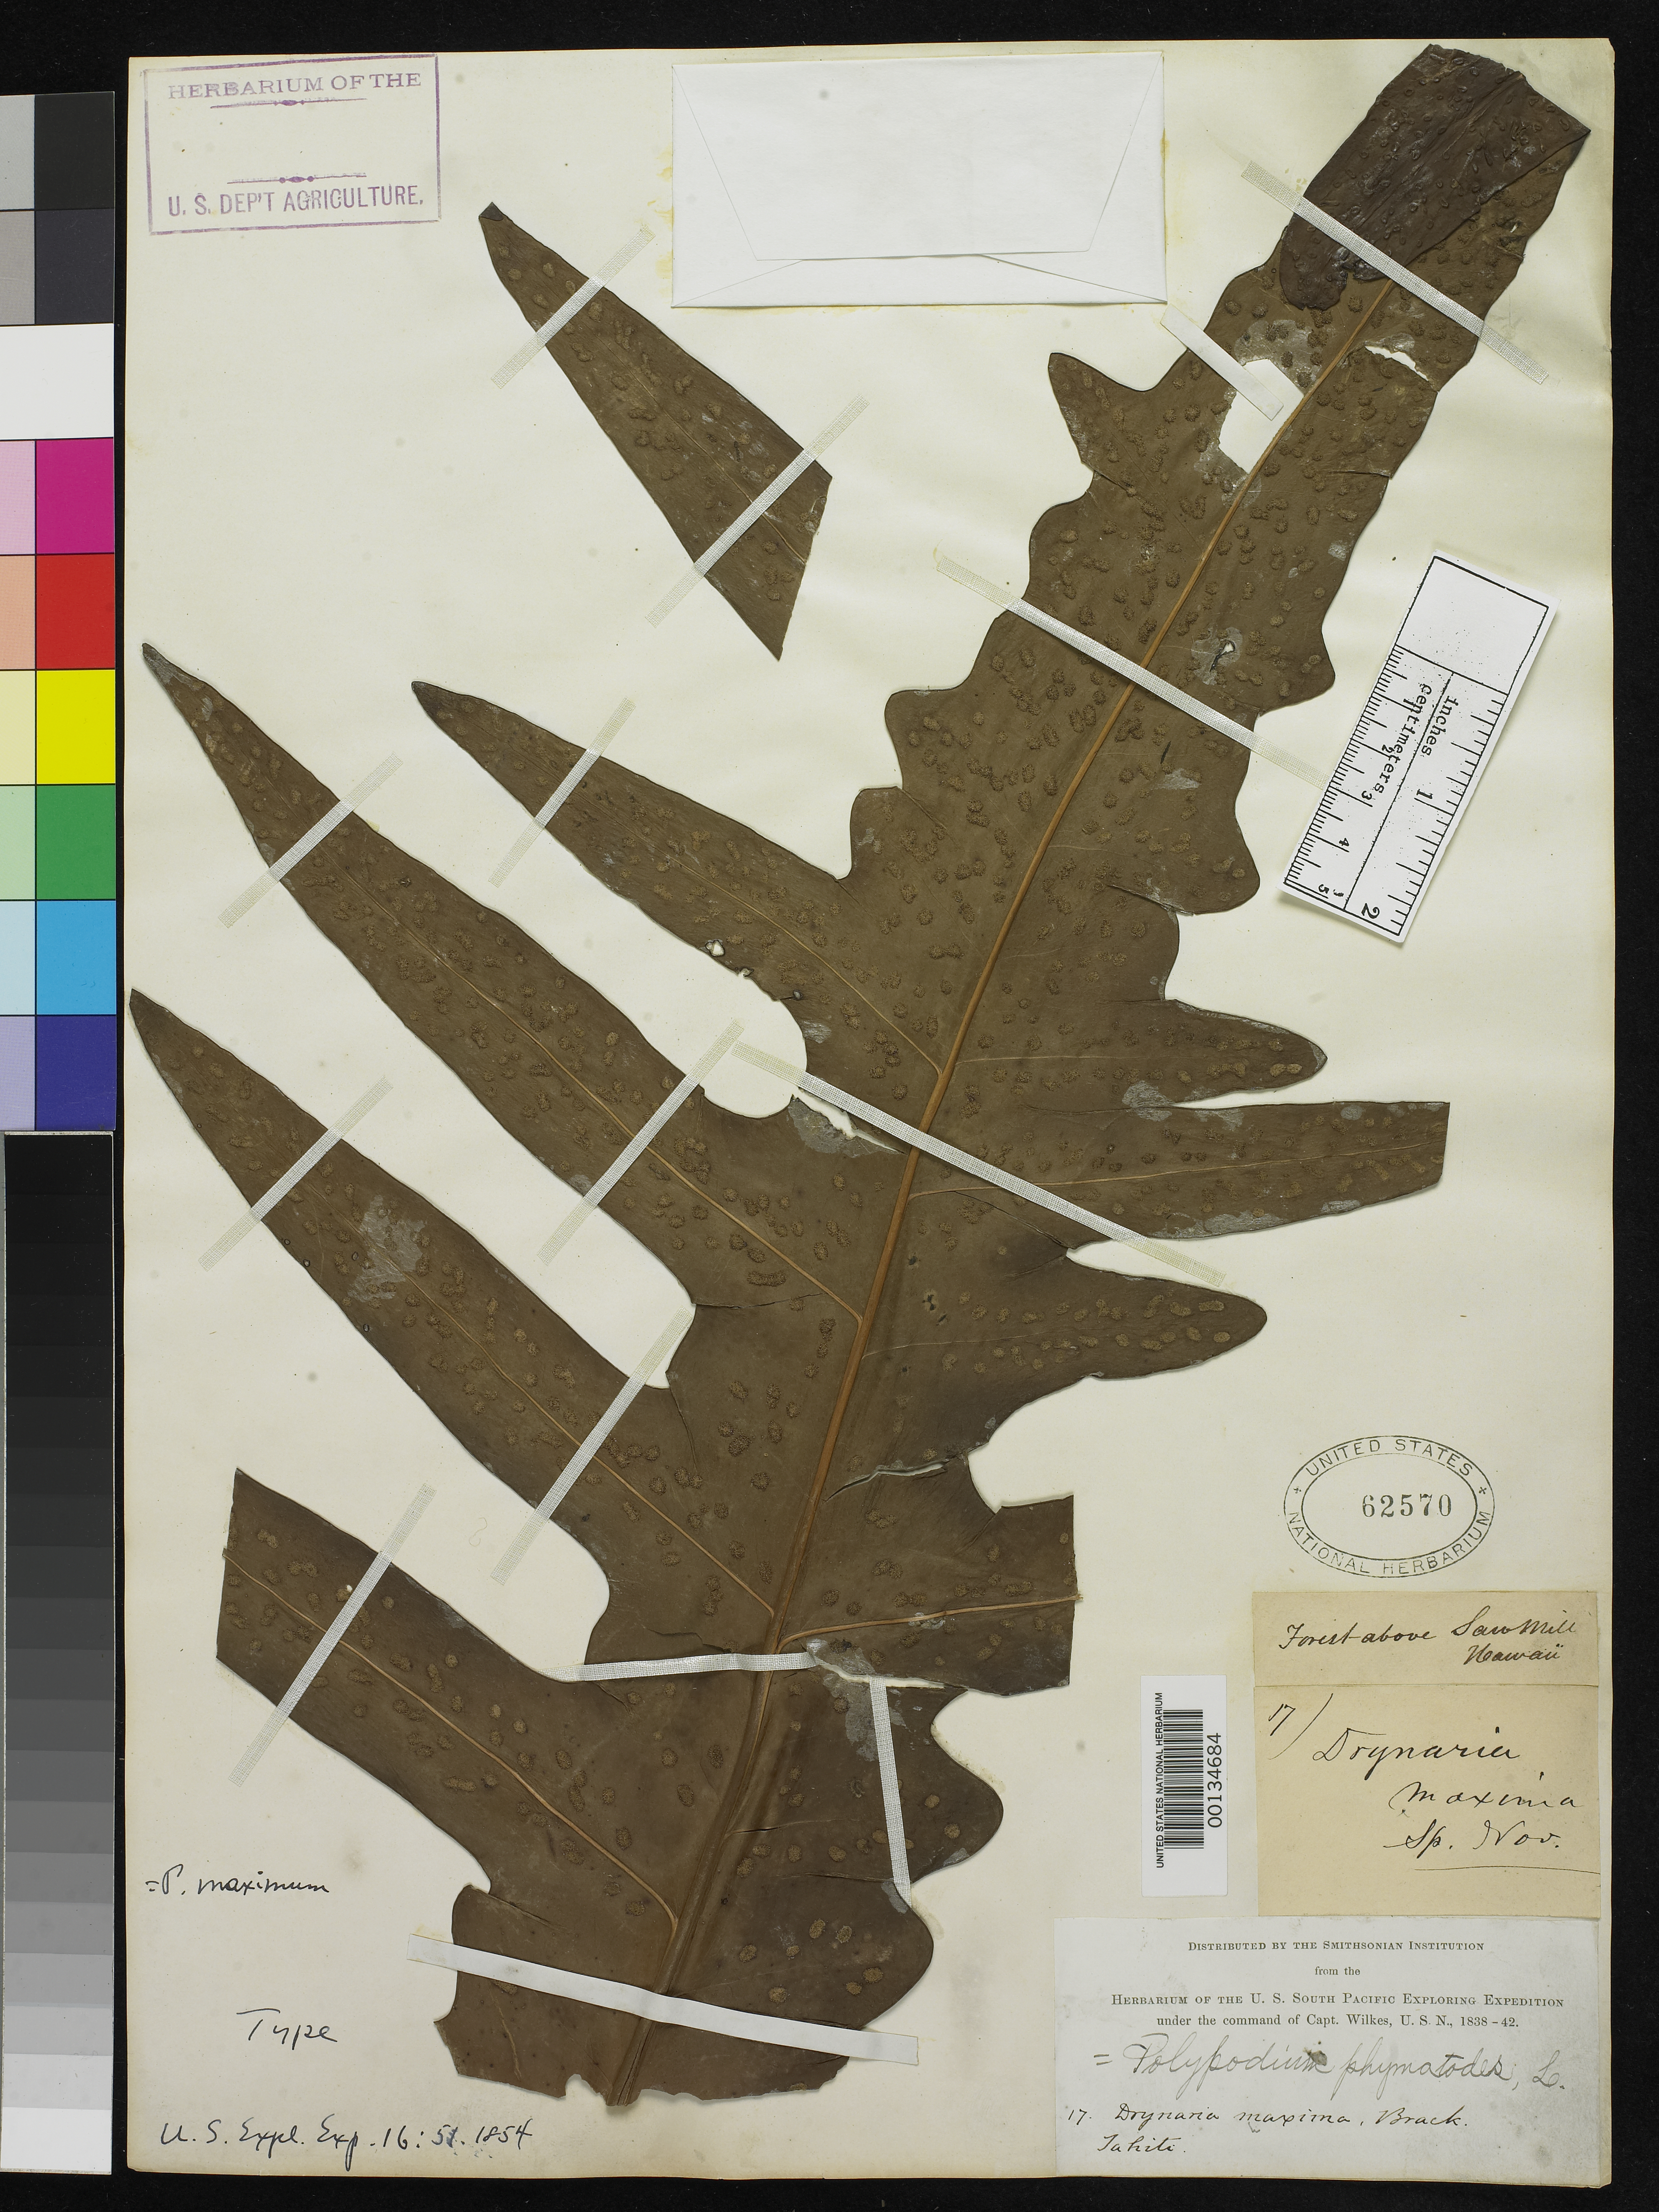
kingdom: Plantae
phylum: Tracheophyta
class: Polypodiopsida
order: Polypodiales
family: Polypodiaceae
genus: Drynaria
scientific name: Drynaria maxima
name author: Brack. in Wilkes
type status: Holotype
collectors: Wilkes Explor. Exped.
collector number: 17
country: French Polynesia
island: Tahiti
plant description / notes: "Forest above Saw Mill, Hawaii" is a wrong label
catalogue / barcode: US 62570